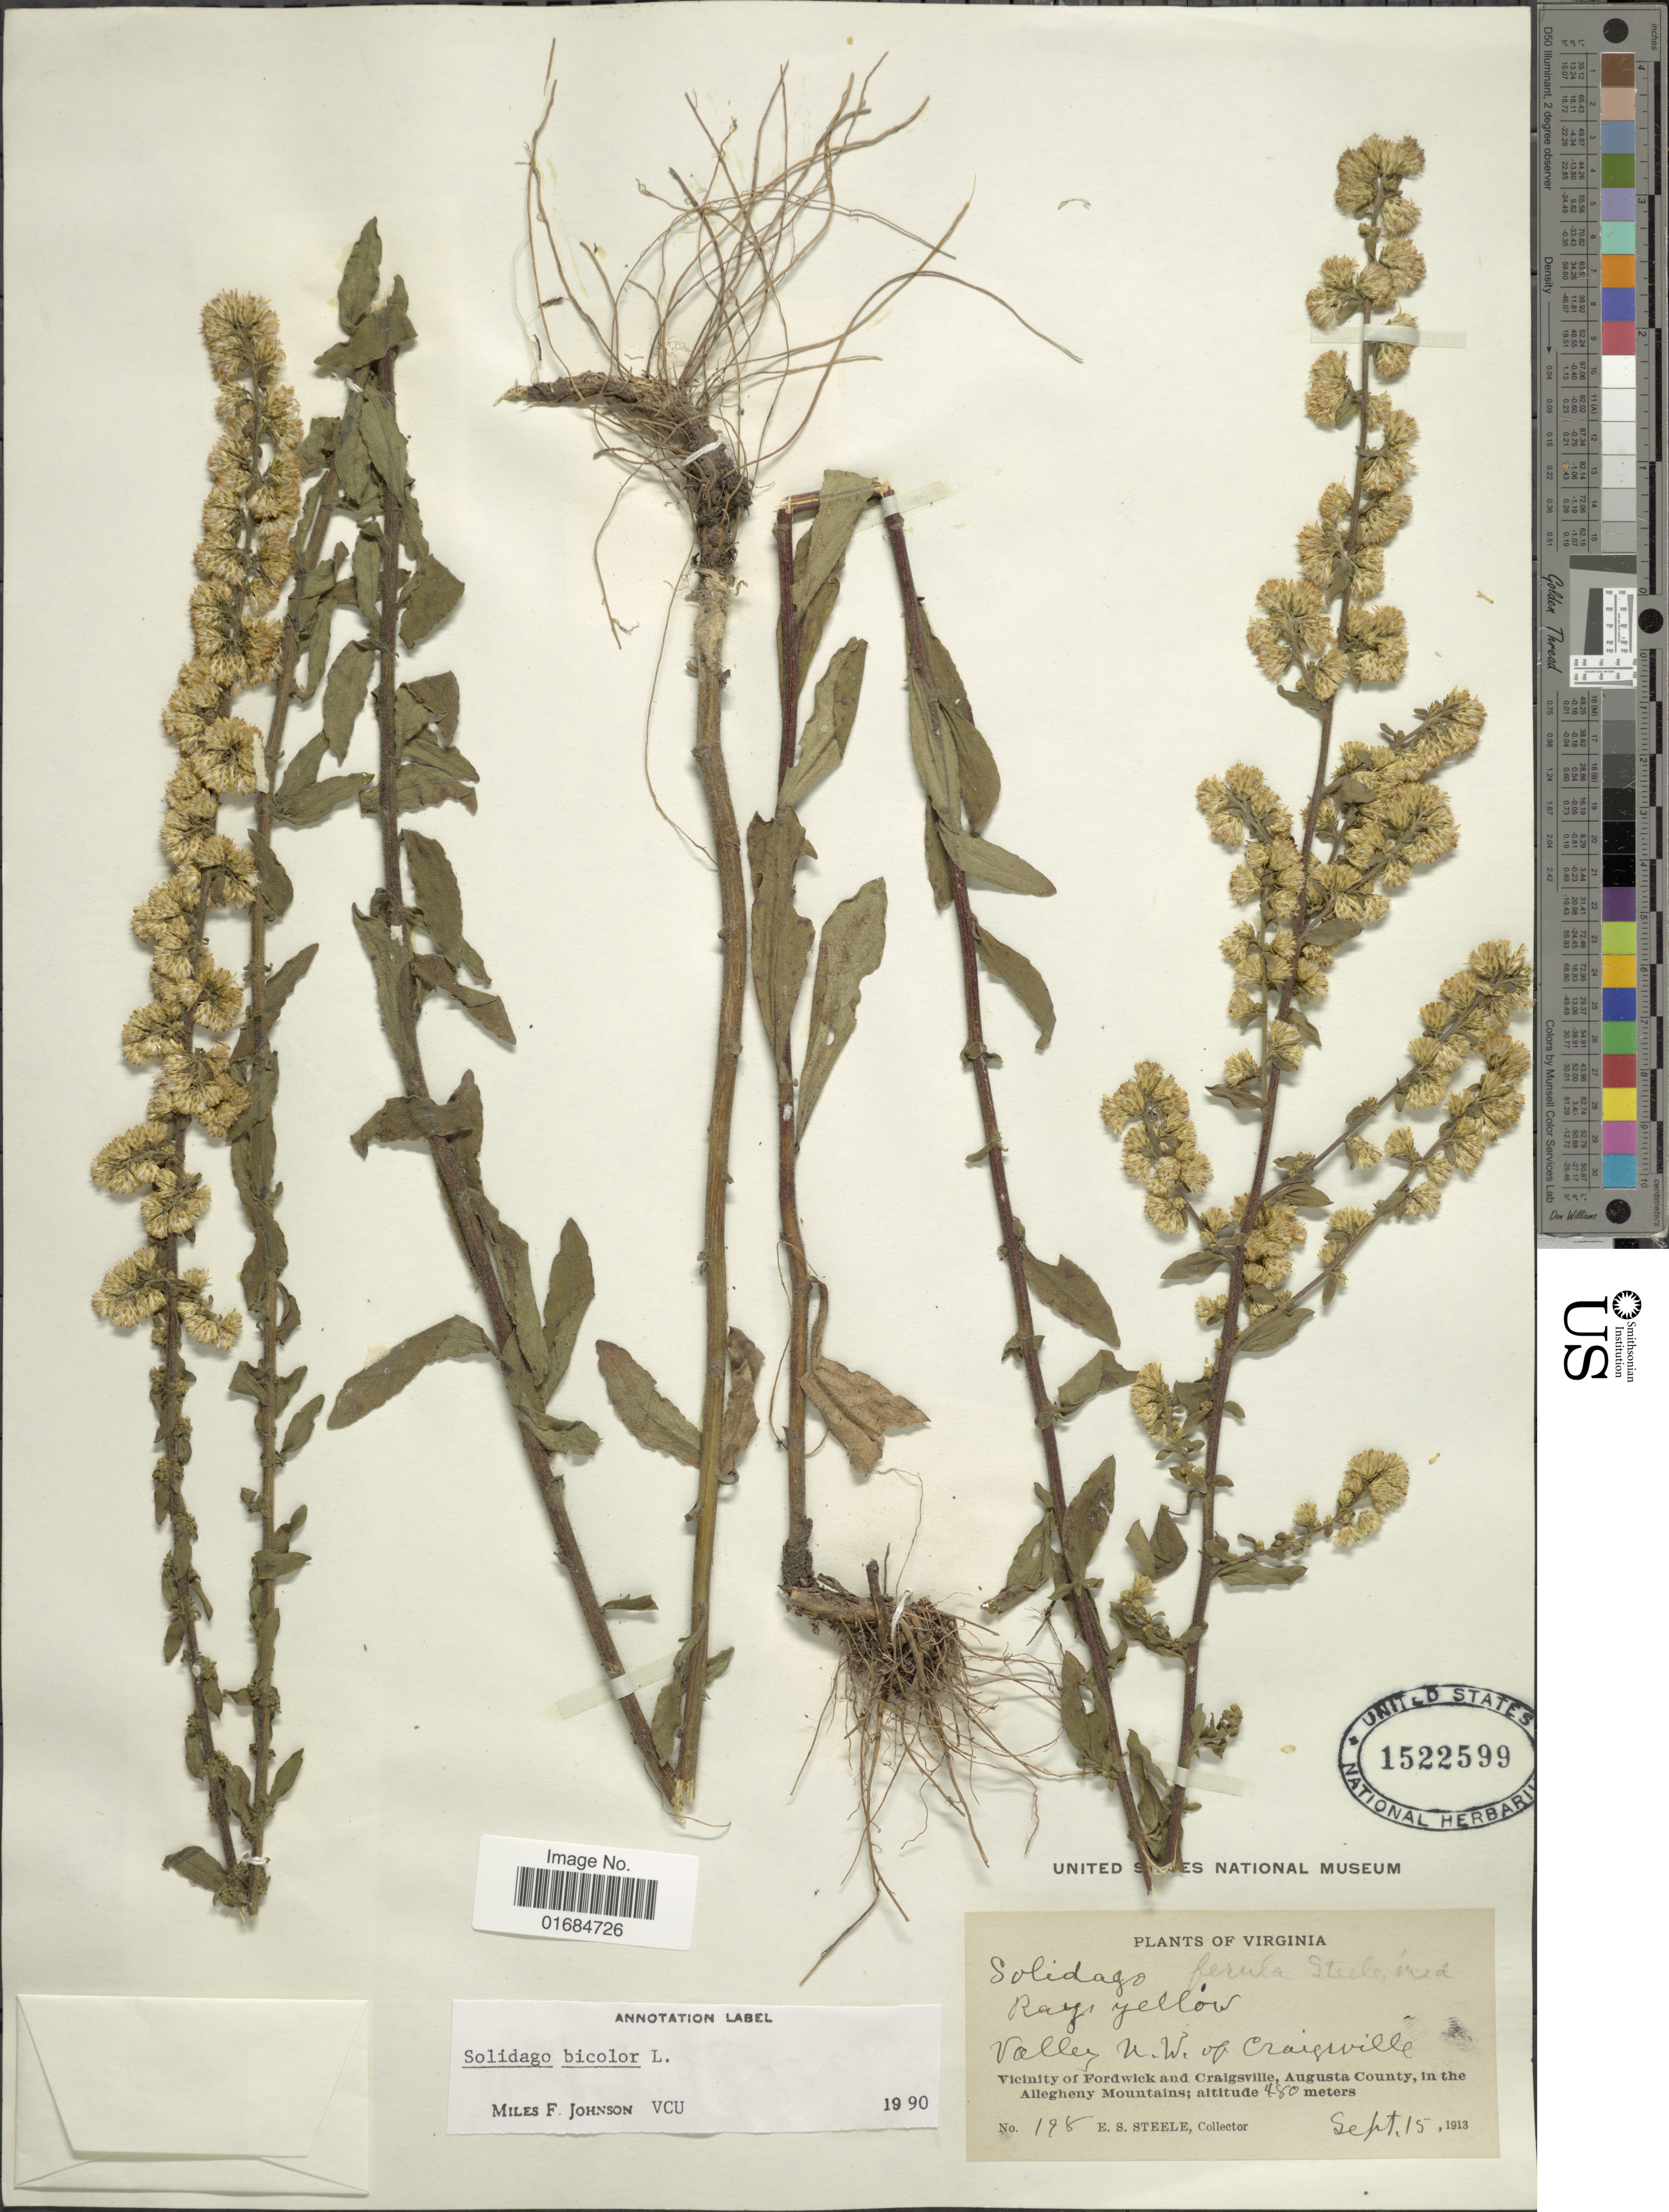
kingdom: Plantae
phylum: Tracheophyta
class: Magnoliopsida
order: Asterales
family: Asteraceae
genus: Solidago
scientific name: Solidago bicolor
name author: L.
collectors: E. Steele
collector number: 198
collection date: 1913-09-15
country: United States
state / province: Virginia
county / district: Augusta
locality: Valley N.W. of Craigsville, Vicinity of Fordwick and Craigsville, Augusta county, in the Allegheny Mountains.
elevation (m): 480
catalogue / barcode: US 1522599